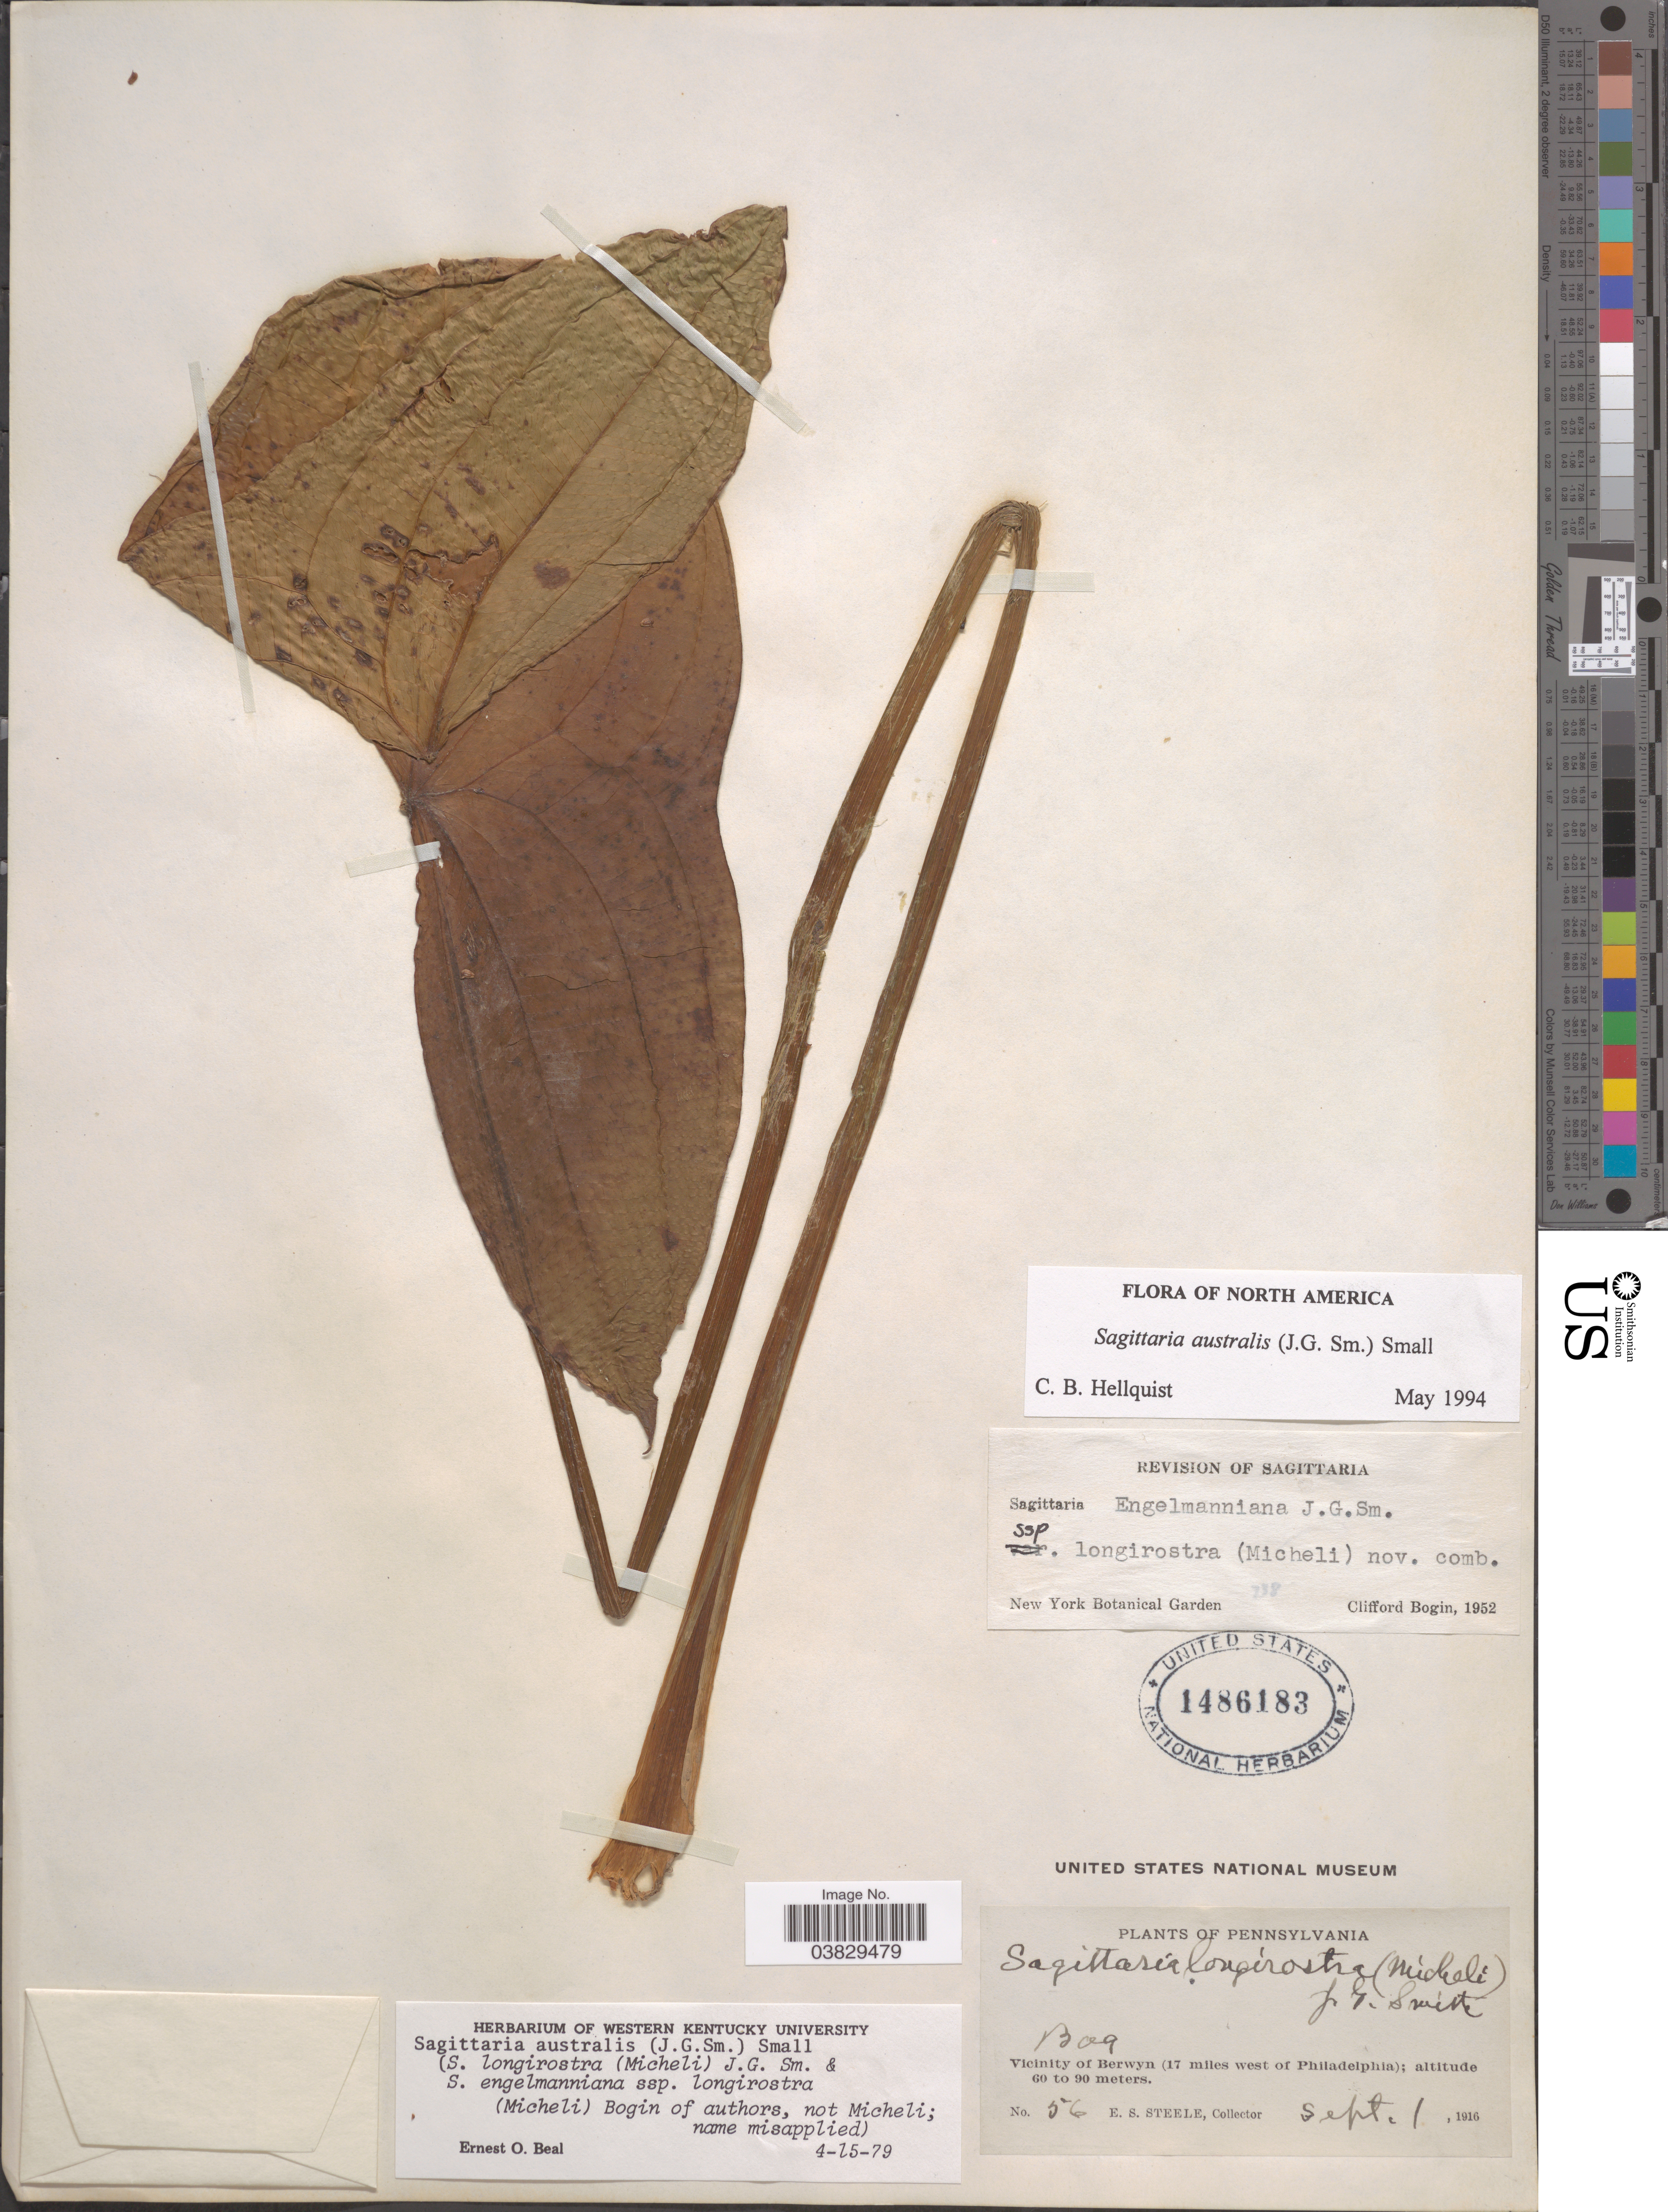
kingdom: Plantae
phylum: Tracheophyta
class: Liliopsida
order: Alismatales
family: Alismataceae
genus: Sagittaria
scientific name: Sagittaria australis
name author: (J.G. Sm. ex C. Mohr) Small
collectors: E. Steele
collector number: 56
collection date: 1916-09-01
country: United States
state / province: Pennsylvania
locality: Vicinity of Berwyn (17 miles west of Philadelphia).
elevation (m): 60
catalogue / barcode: US 1486183